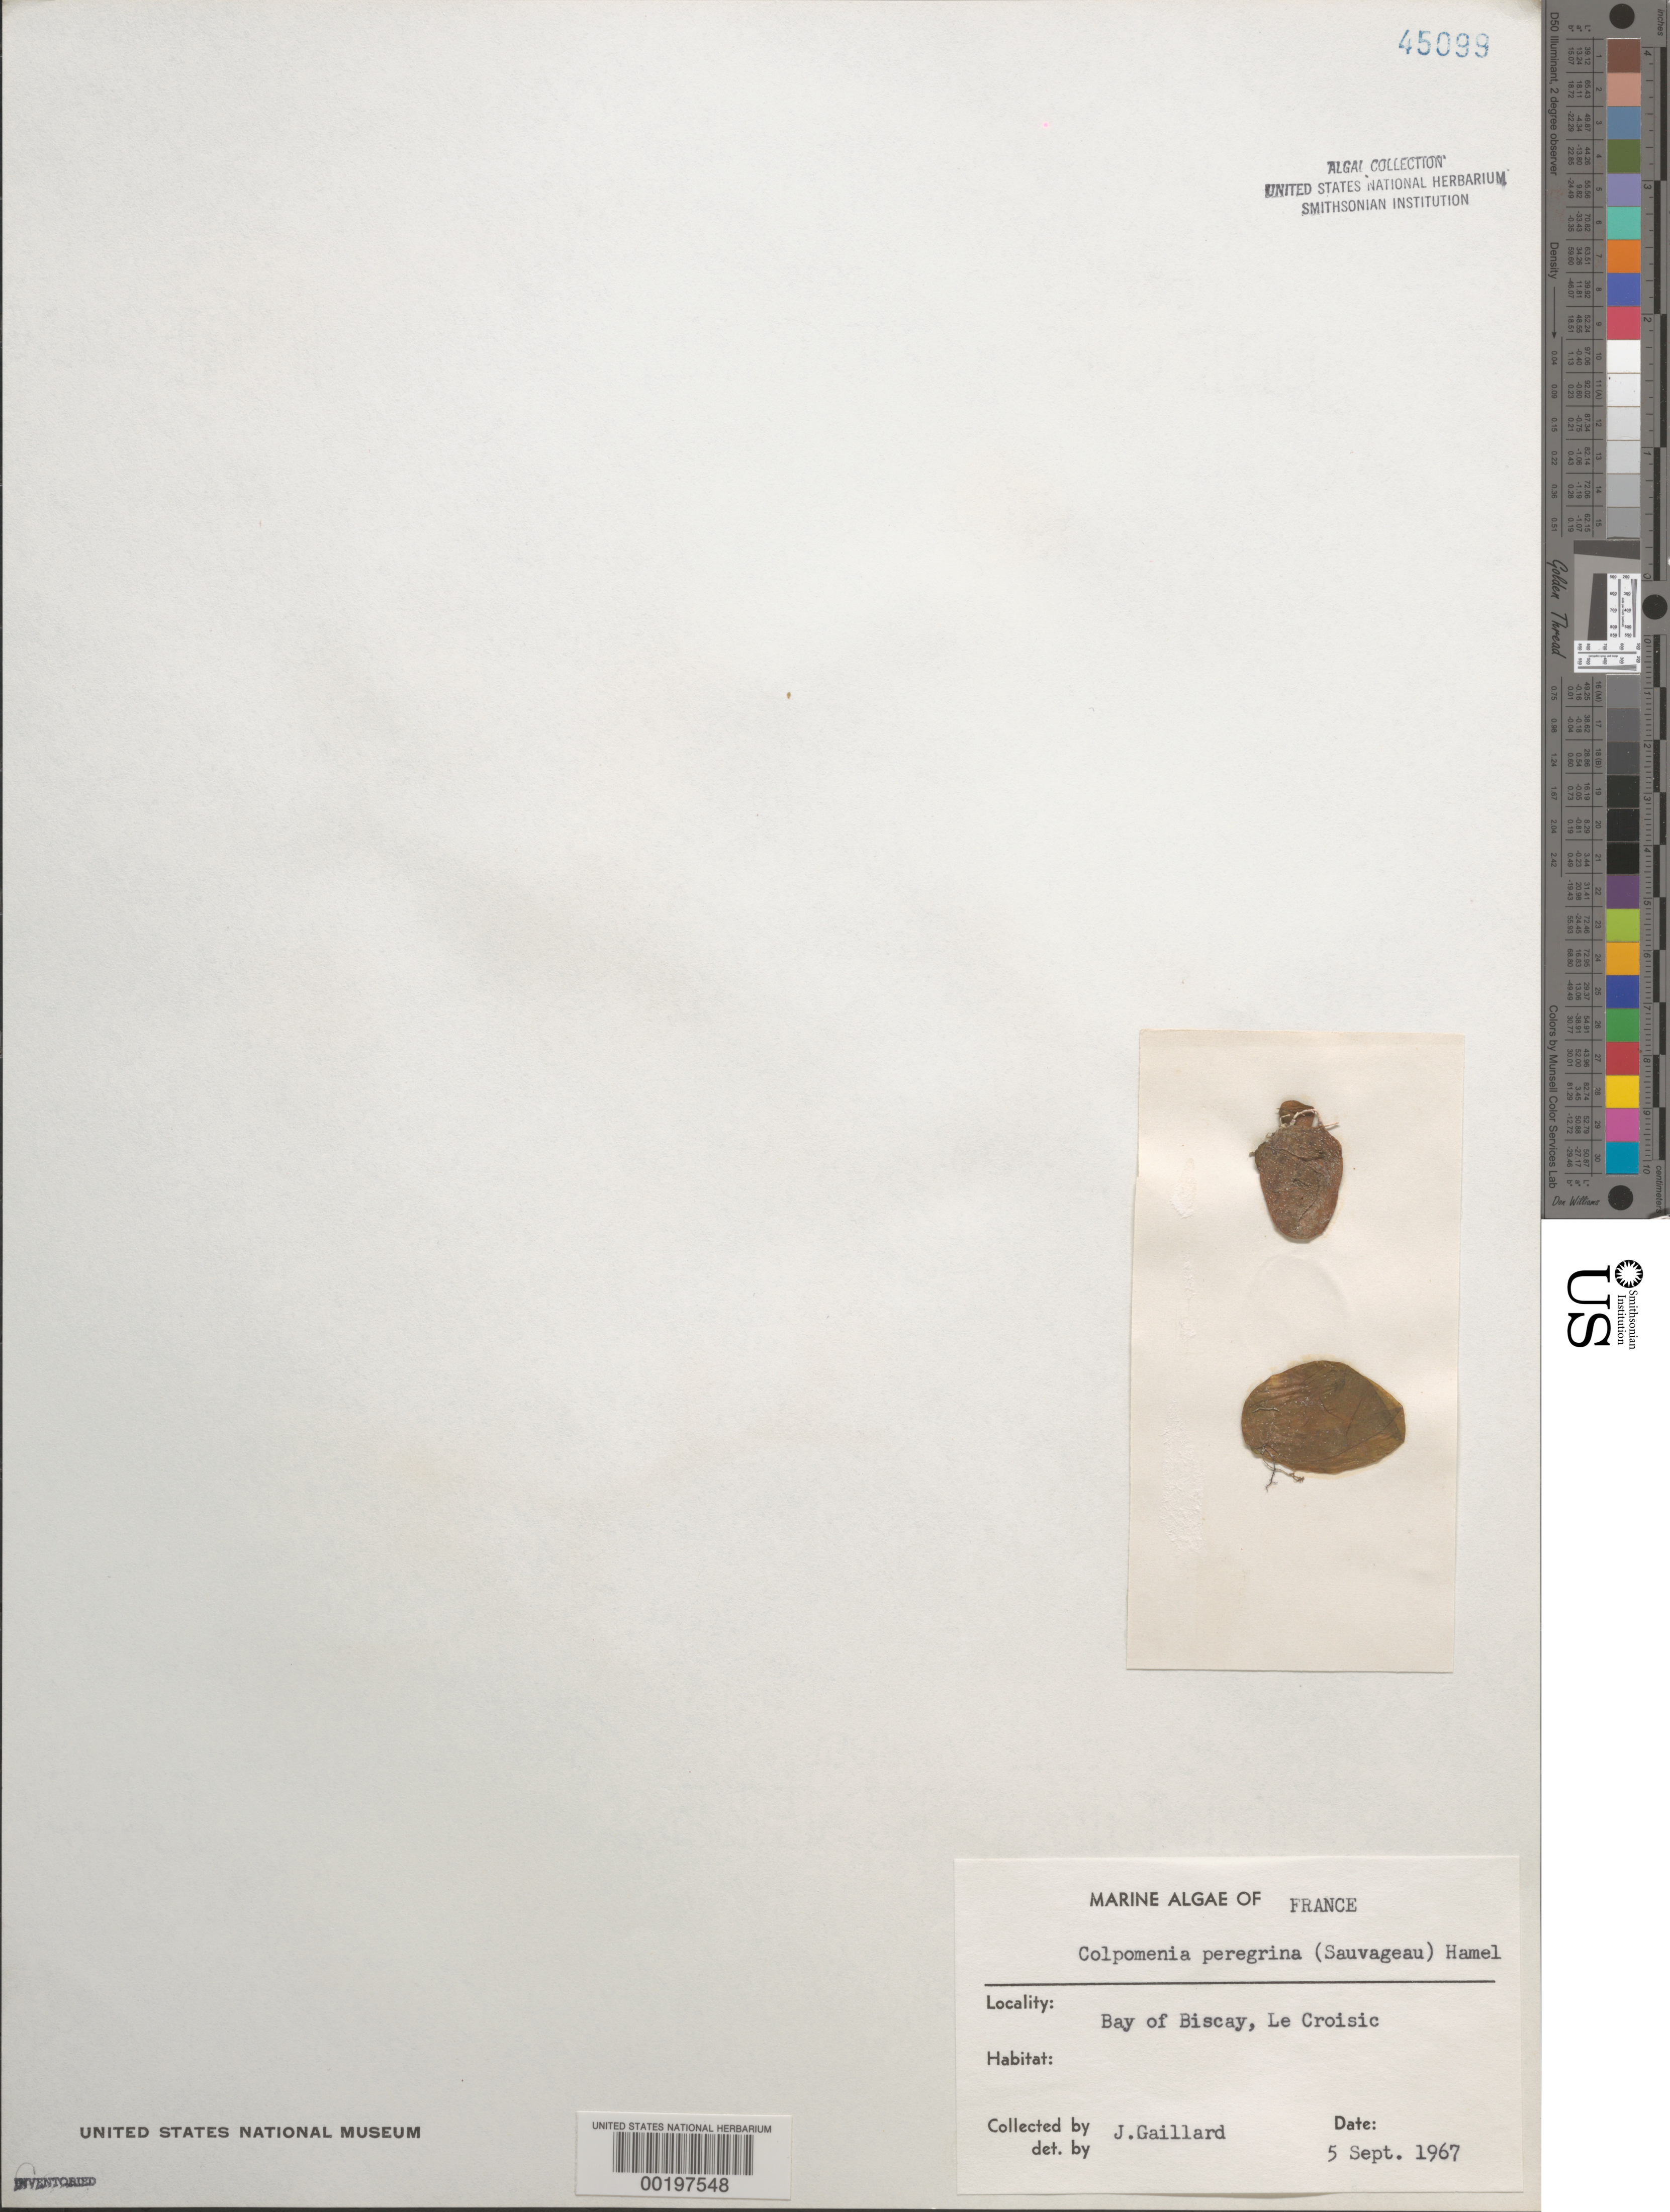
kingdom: Chromista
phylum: Ochrophyta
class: Phaeophyceae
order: Scytosiphonales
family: Scytosiphonaceae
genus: Colpomenia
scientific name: Colpomenia peregrina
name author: Sauv.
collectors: J. Gaillard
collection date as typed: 05 Sep 1967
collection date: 1967-09-05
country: France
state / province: Pays de la Loire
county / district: Loire-Atlantique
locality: Le Croisic, Bay of Biscay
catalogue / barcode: US 45099